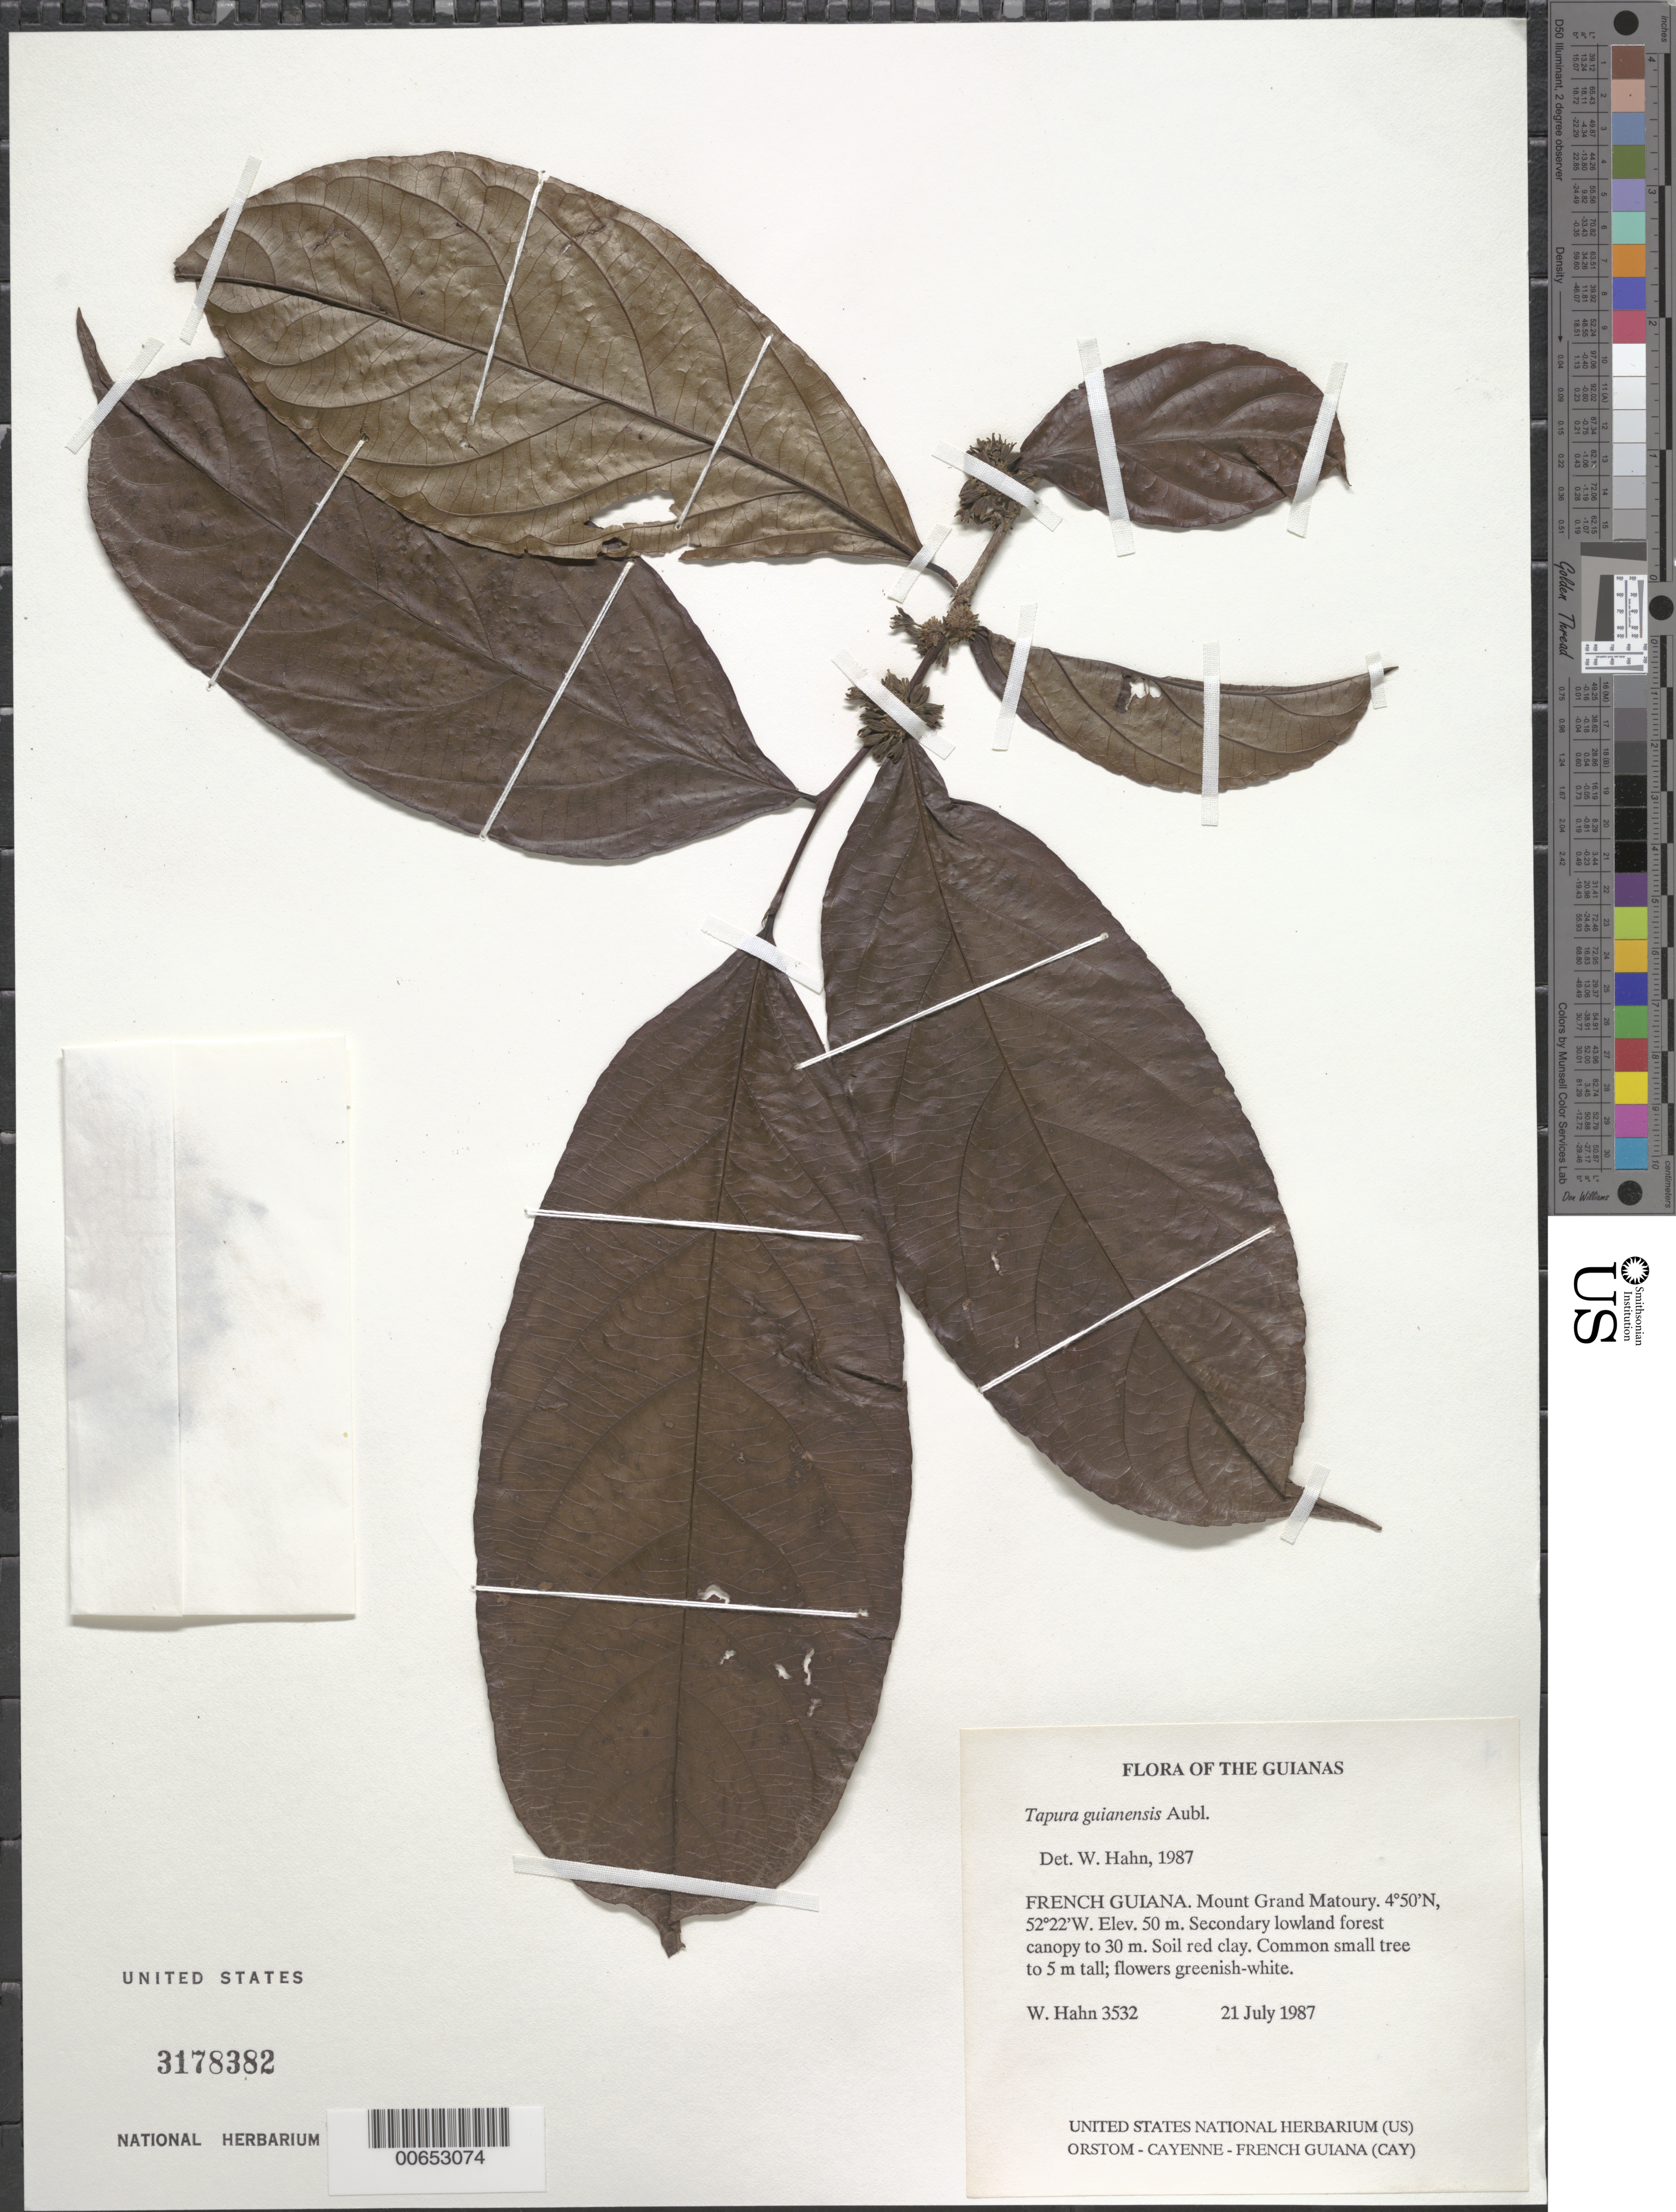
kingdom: Plantae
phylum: Tracheophyta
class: Magnoliopsida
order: Malpighiales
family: Dichapetalaceae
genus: Tapura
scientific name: Tapura guianensis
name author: Aubl.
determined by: Hahn, William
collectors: W. Hahn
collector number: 3532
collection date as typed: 21 July 1987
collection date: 1987-07-21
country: French Guiana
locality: Mount Grand Matoury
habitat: Secondary lowland forest canopy to 30 m. Soil red clay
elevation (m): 50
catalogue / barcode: US 3178382